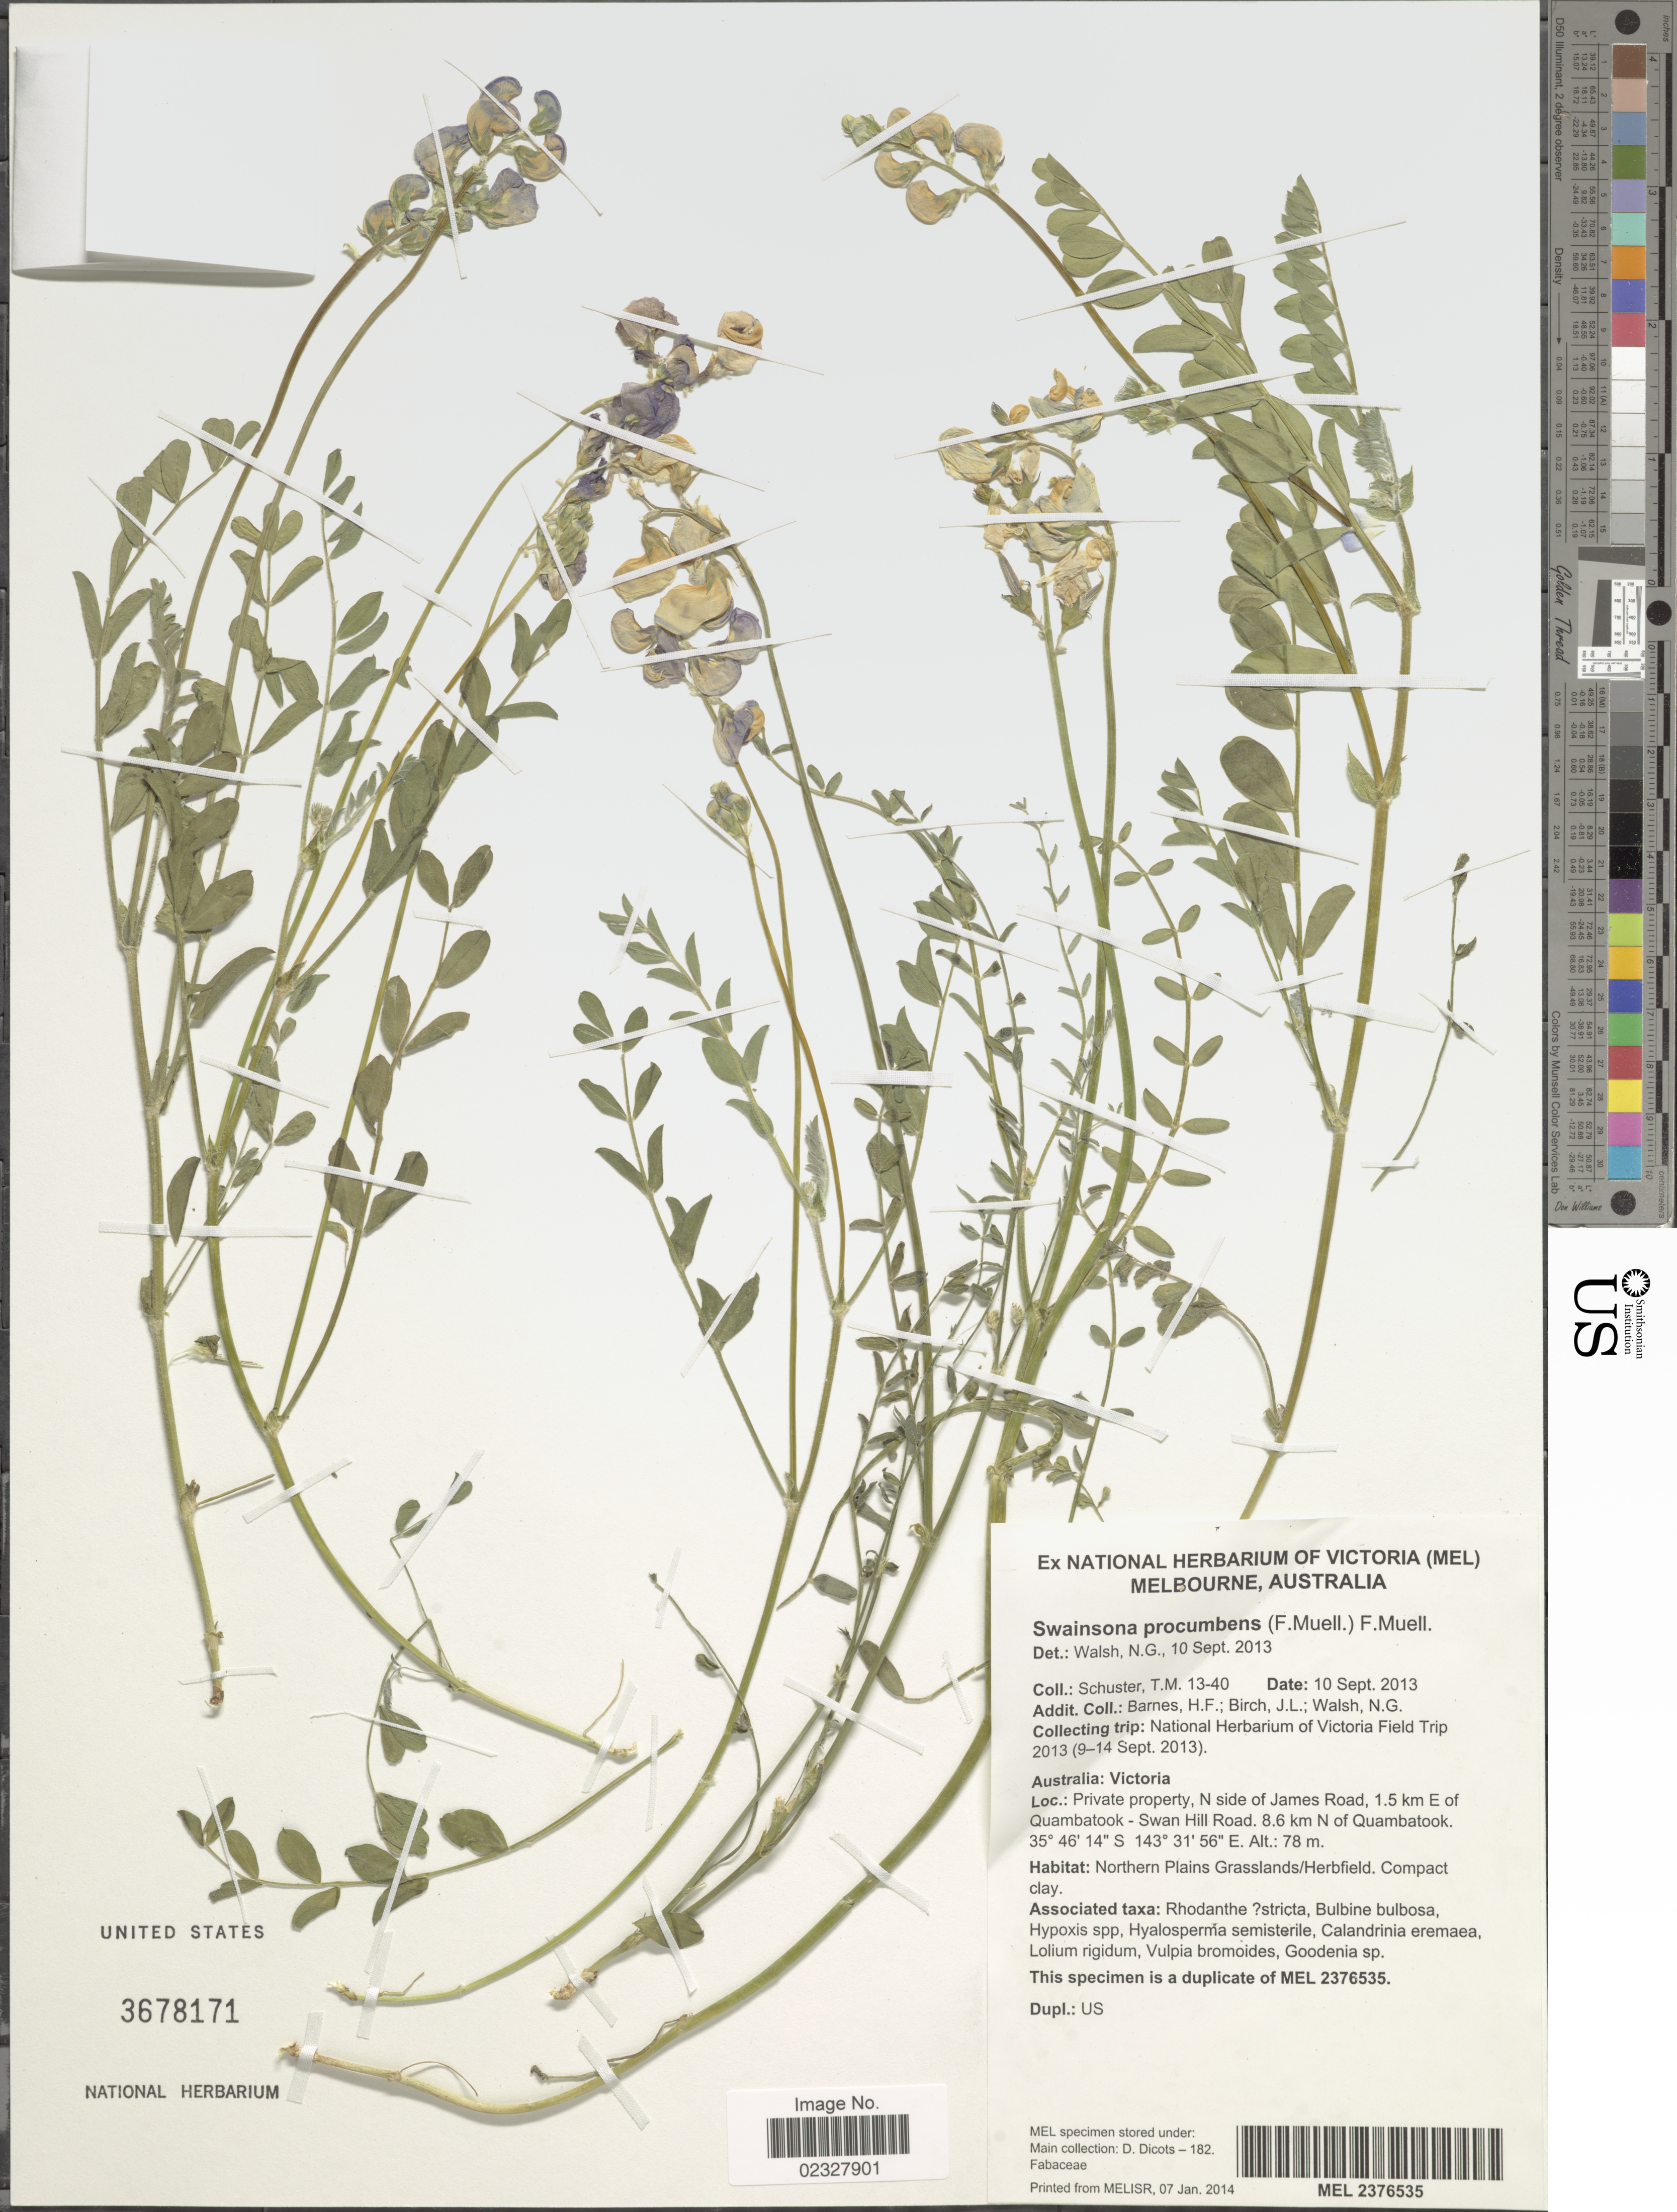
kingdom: Plantae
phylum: Tracheophyta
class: Magnoliopsida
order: Fabales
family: Fabaceae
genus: Swainsona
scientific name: Swainsona procumbens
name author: F. Muell.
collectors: T. Schuster, H. Barnes, J. Birch & N. Walsh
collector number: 13-40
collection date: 2013-09-10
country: Australia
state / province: Victoria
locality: Victoria, Private Property, N side of James Road, 1.5 km E of Quambatook - Swan Hill Road. 8.6 km N of Quambatook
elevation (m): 78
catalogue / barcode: US 3678171